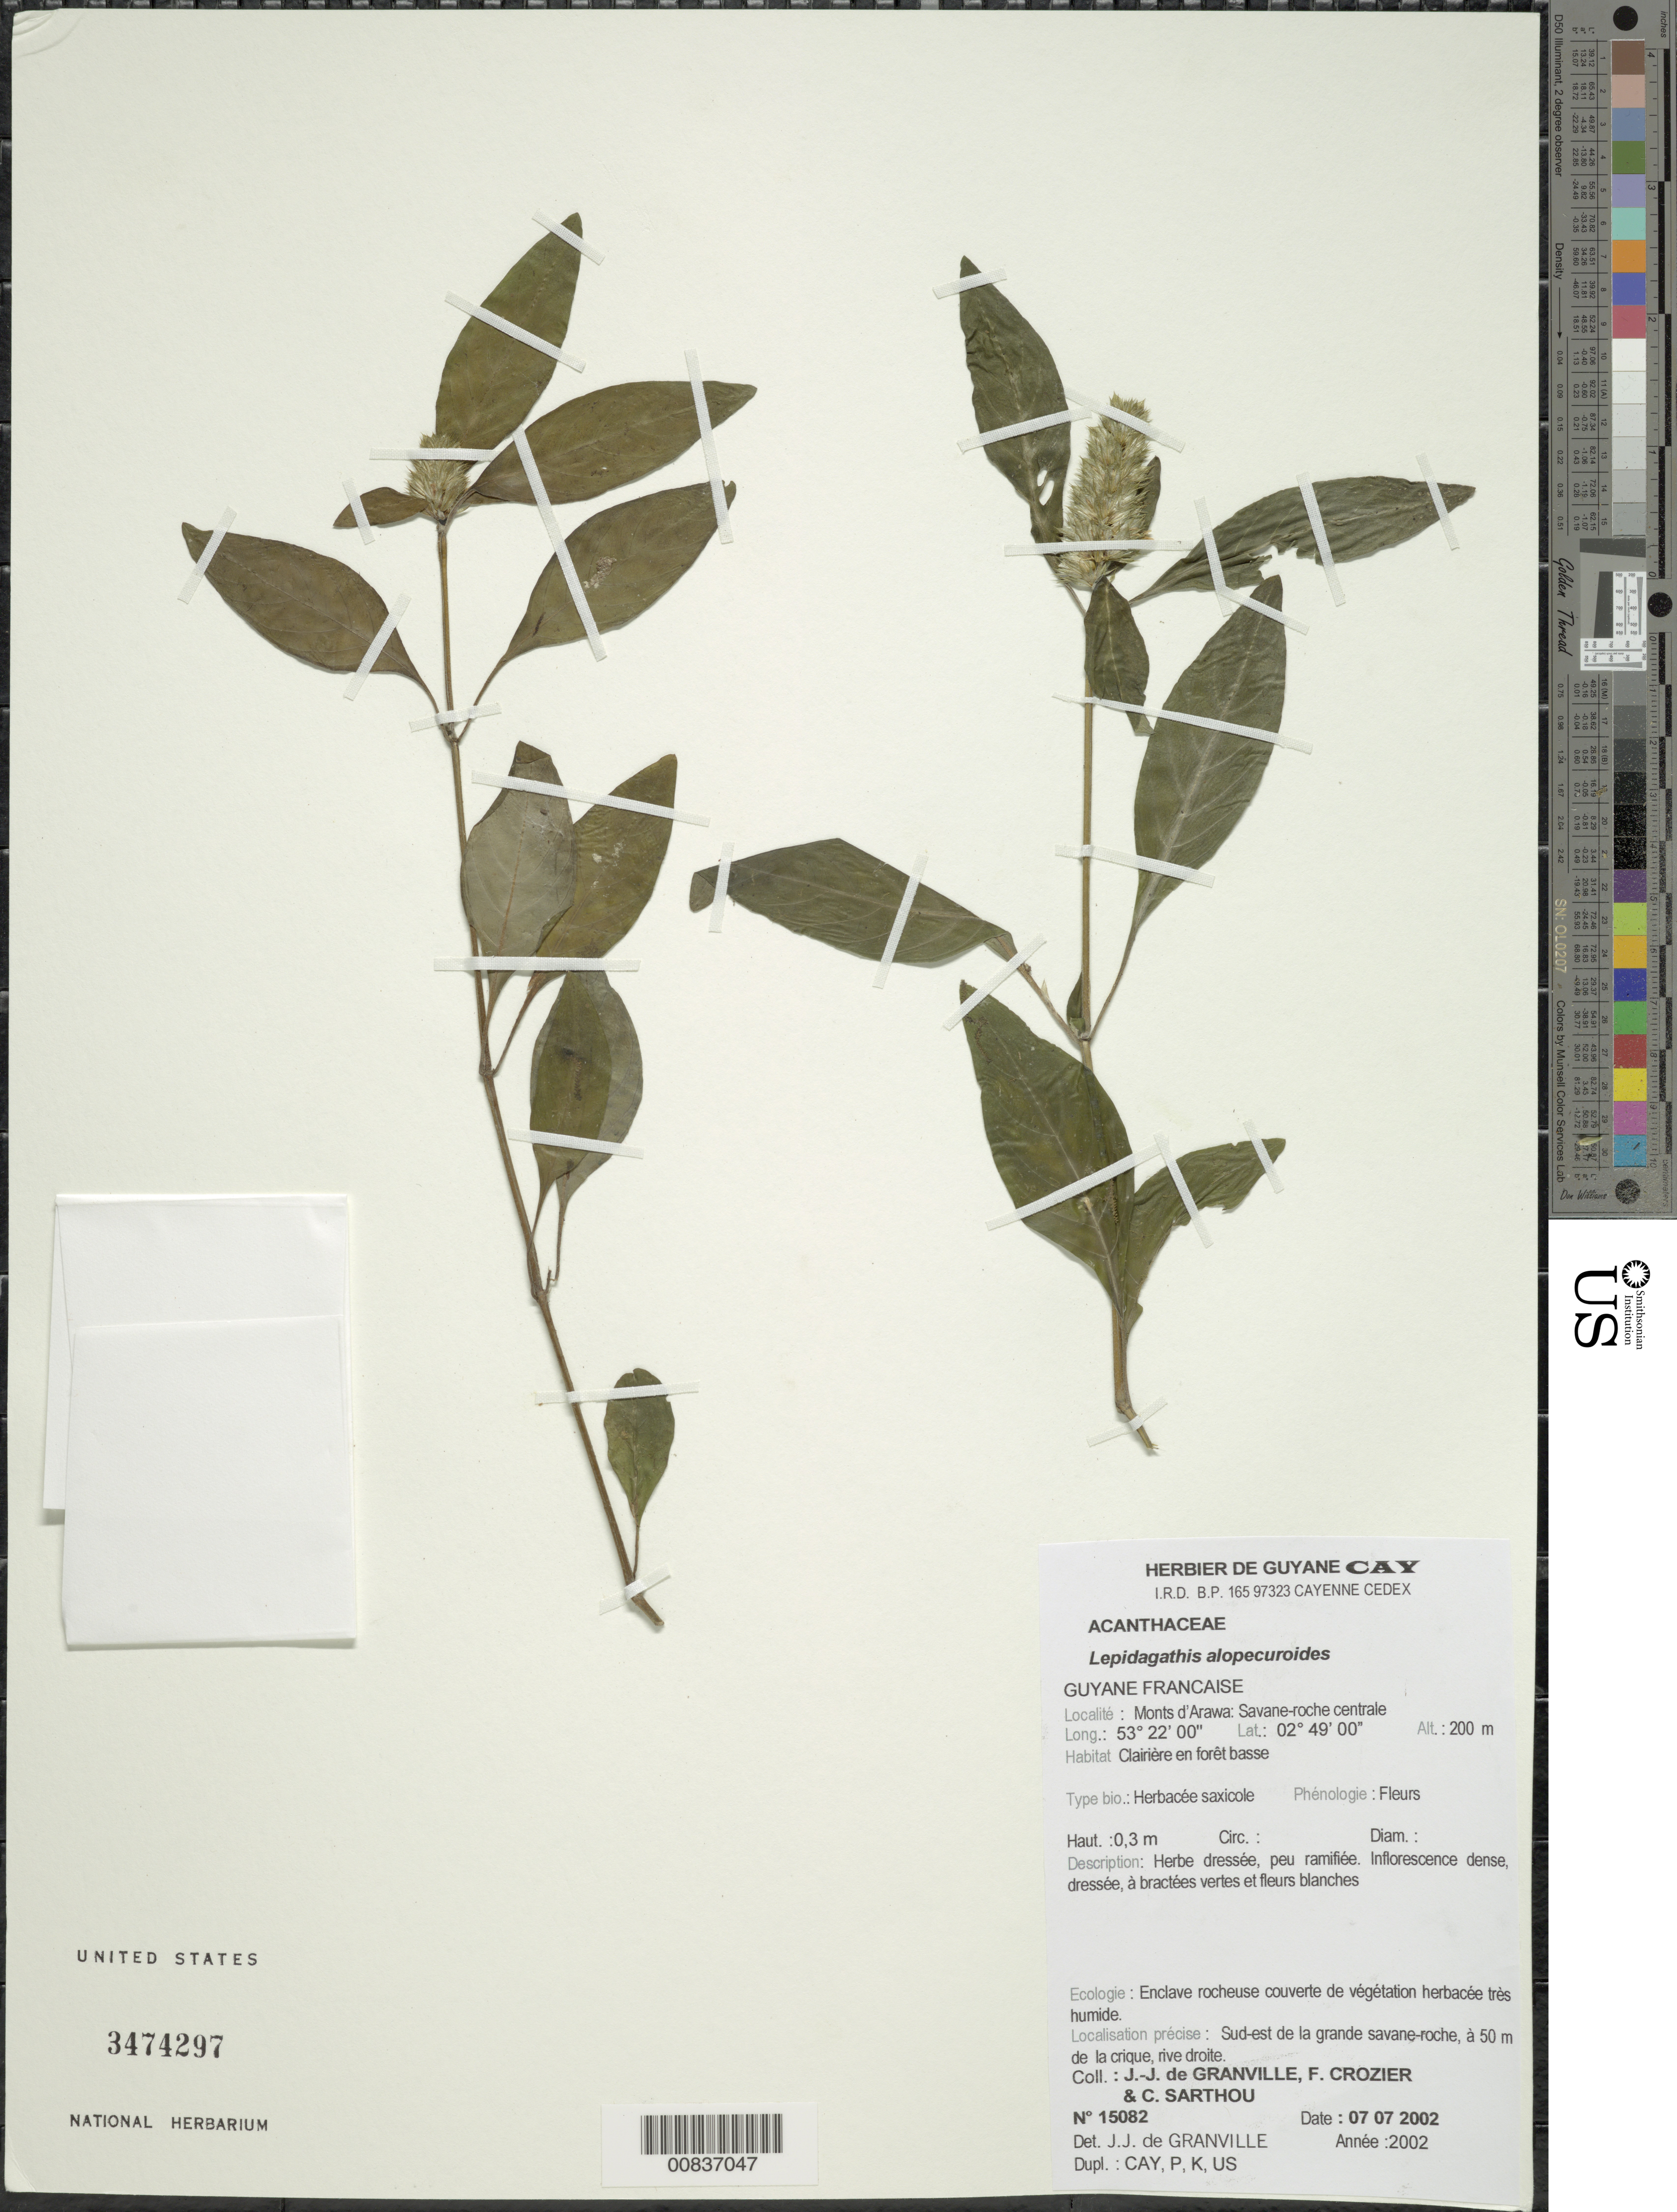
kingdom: Plantae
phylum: Tracheophyta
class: Magnoliopsida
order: Lamiales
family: Acanthaceae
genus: Lepidagathis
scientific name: Lepidagathis alopecuroidea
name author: (Vahl) R. Br. ex Griseb.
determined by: Granville, J. J. de, (CAY), Institut de Recherche pour le Developpement (IRD) (FRENCH GUIANA)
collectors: J.-J. de Granville, F. Crozier & C. Sarthou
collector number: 15082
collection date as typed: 7-Jul-02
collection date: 2002-07-07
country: French Guiana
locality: Monts d'Arawa, zone de la savane-roche centrale, sud-est de la grande savane-roche, à 50 m de la crique, rive droite.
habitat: Clairière en forêt basse, enclave rocheuse couverte de vegetation herbacée tres humide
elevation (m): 200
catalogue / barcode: US 3474297